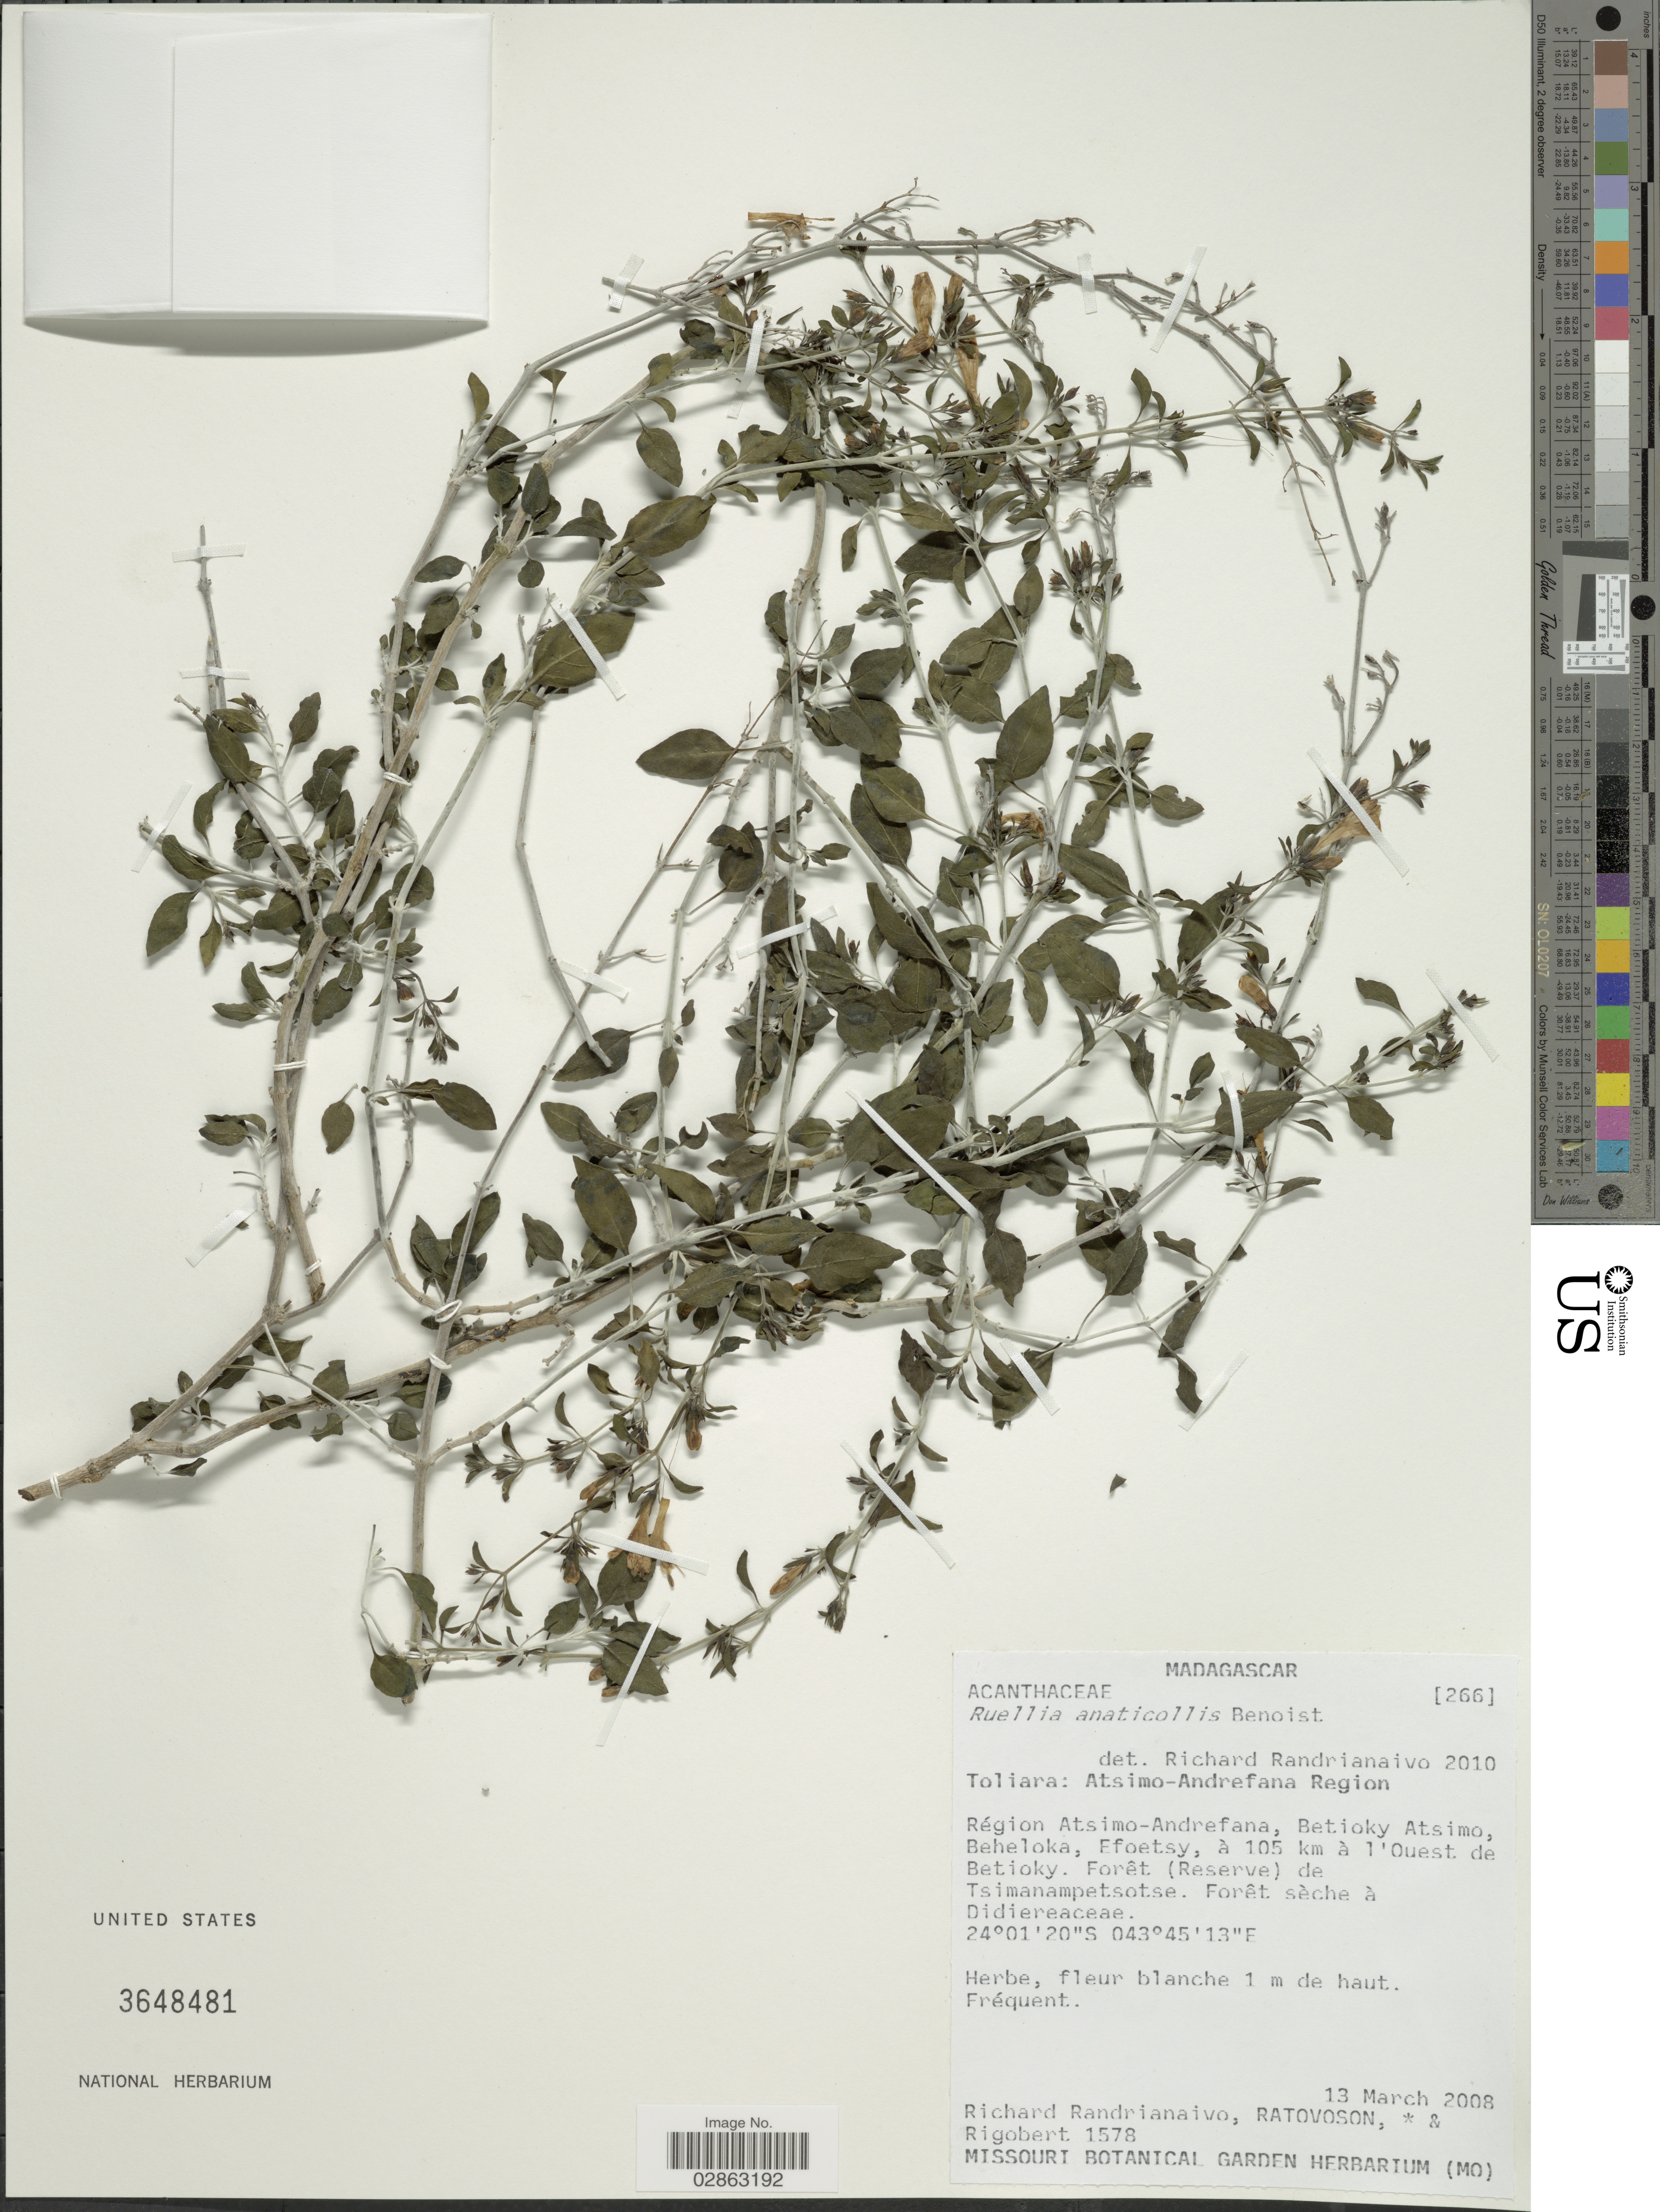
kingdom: Plantae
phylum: Tracheophyta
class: Magnoliopsida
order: Lamiales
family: Acanthaceae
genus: Ruellia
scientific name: Ruellia anaticollis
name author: Benoist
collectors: R. Randrianaivo, -. Ratovoson & Rigobert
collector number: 1578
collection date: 2008-03-13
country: Madagascar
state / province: Atsimo-Andrefana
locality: Atsimo-Andrefana Region. Région Atsimo-Andrefana, Betioky Atsimo, Beheloka, Efoetsy, à 105 km à l'Ouest de Betioky. Forêt (Reserve) de Tsimanampetsotse.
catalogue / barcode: US 3648481